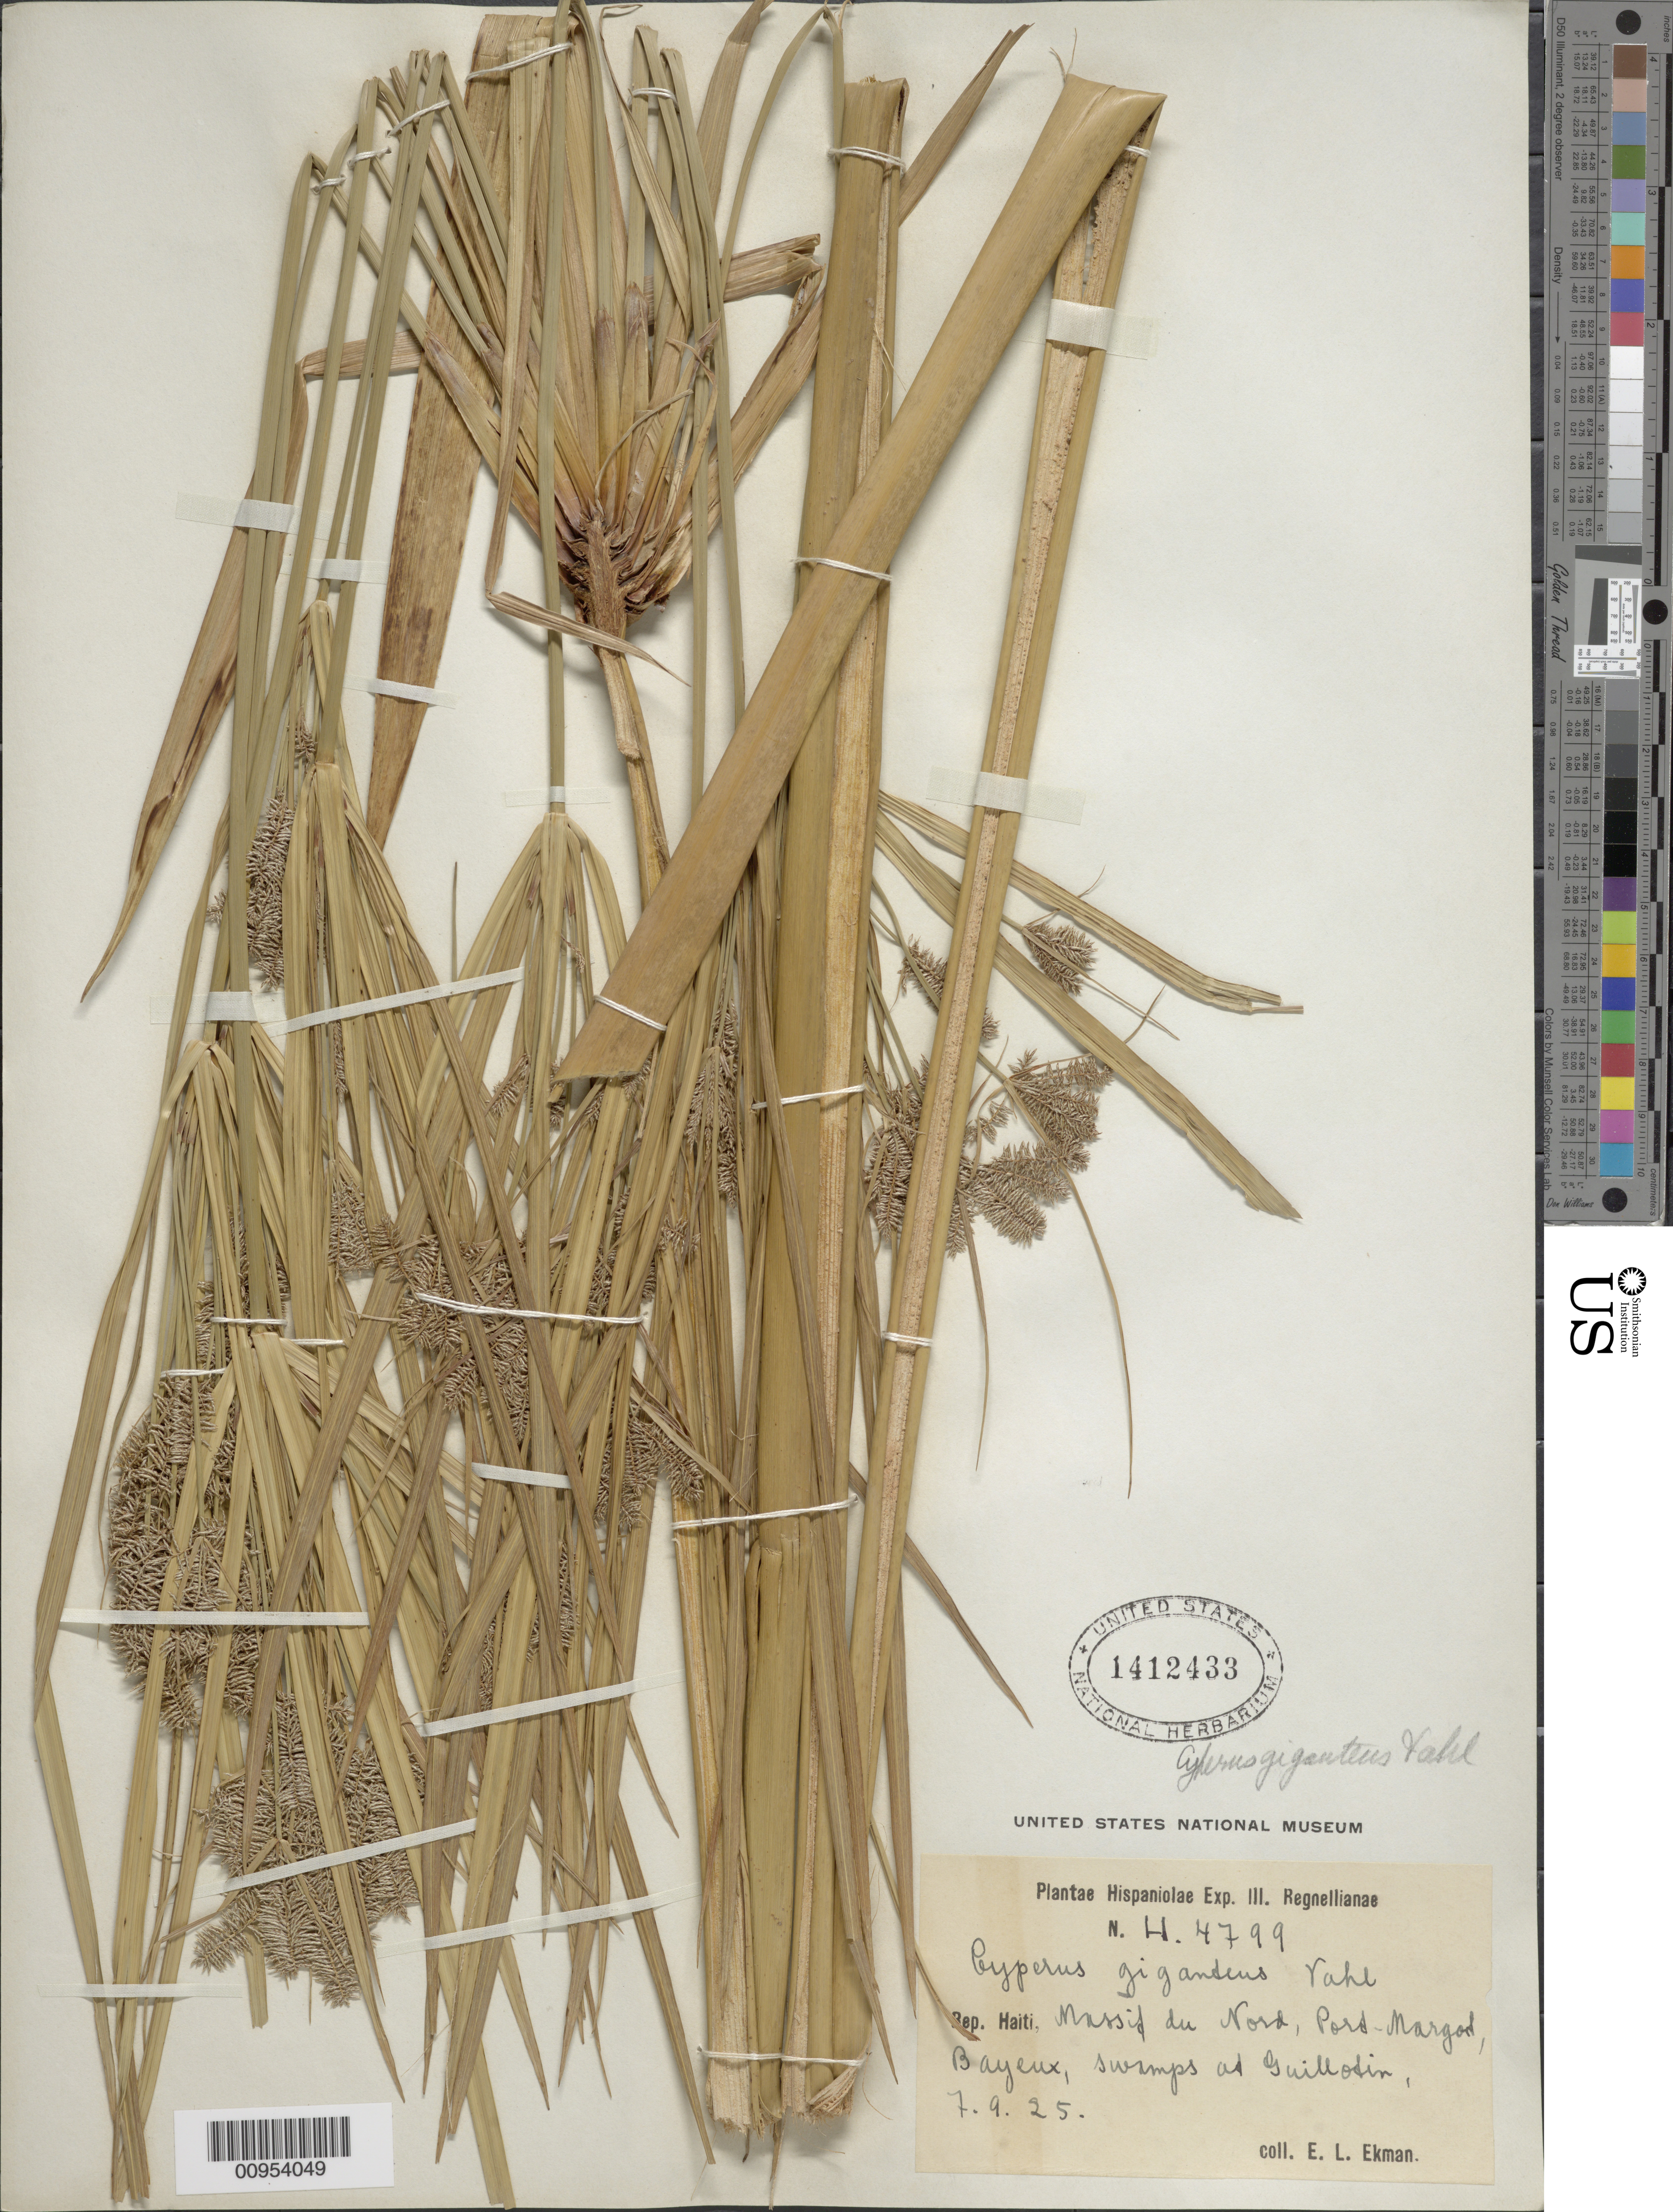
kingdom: Plantae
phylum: Tracheophyta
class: Liliopsida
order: Poales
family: Cyperaceae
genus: Cyperus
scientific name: Cyperus giganteus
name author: Vahl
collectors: E. L. Ekman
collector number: H 4799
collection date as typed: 07 Sep 1925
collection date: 1925-09-07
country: Haiti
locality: Massif du Nord, Port Margot, Bayeux, swamps at Guillotin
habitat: Swamps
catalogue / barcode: US 1412433